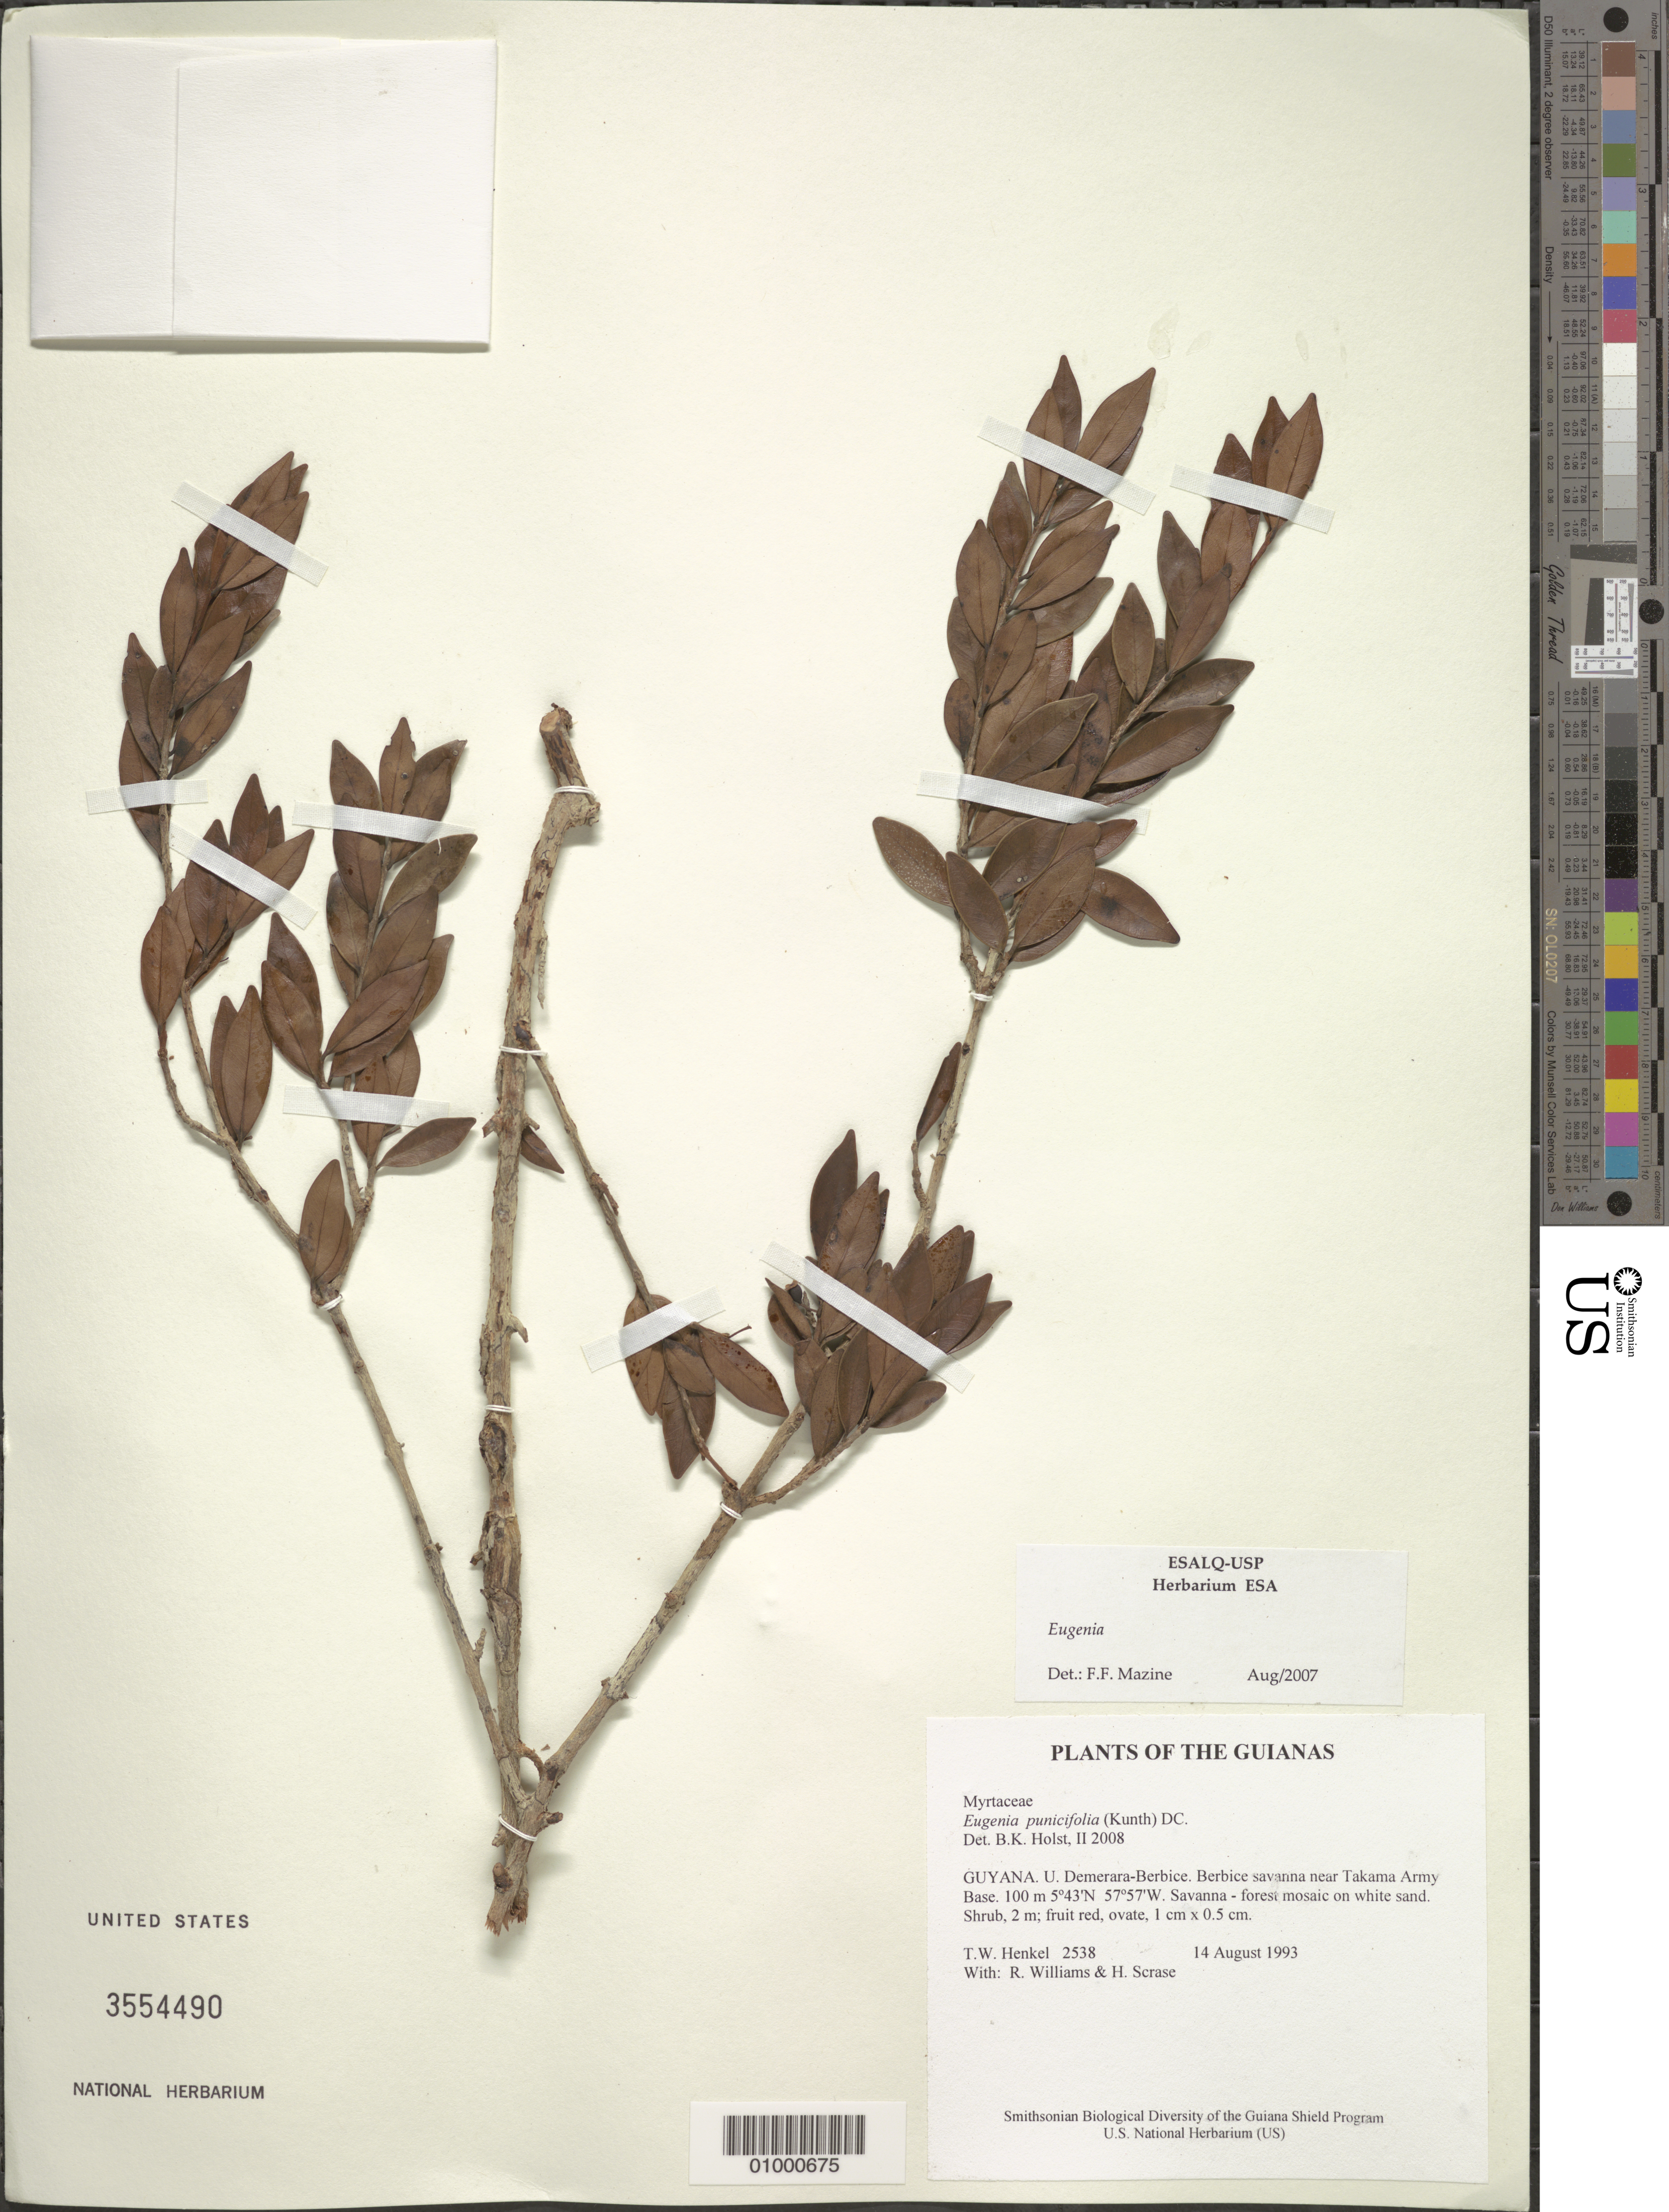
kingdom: Plantae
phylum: Tracheophyta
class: Magnoliopsida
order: Myrtales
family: Myrtaceae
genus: Eugenia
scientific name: Eugenia punicifolia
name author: (Kunth) DC.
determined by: Holst, Bruce K.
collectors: T. Henkel, R. Williams & H. Scrase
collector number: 2538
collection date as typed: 14 August 1993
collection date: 1993-08-14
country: Guyana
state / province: U. Demerara-Berbice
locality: Berbice savanna near Takama Army Base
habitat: Savanna - forest mosaic on white sand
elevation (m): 100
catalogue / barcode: US 3554490